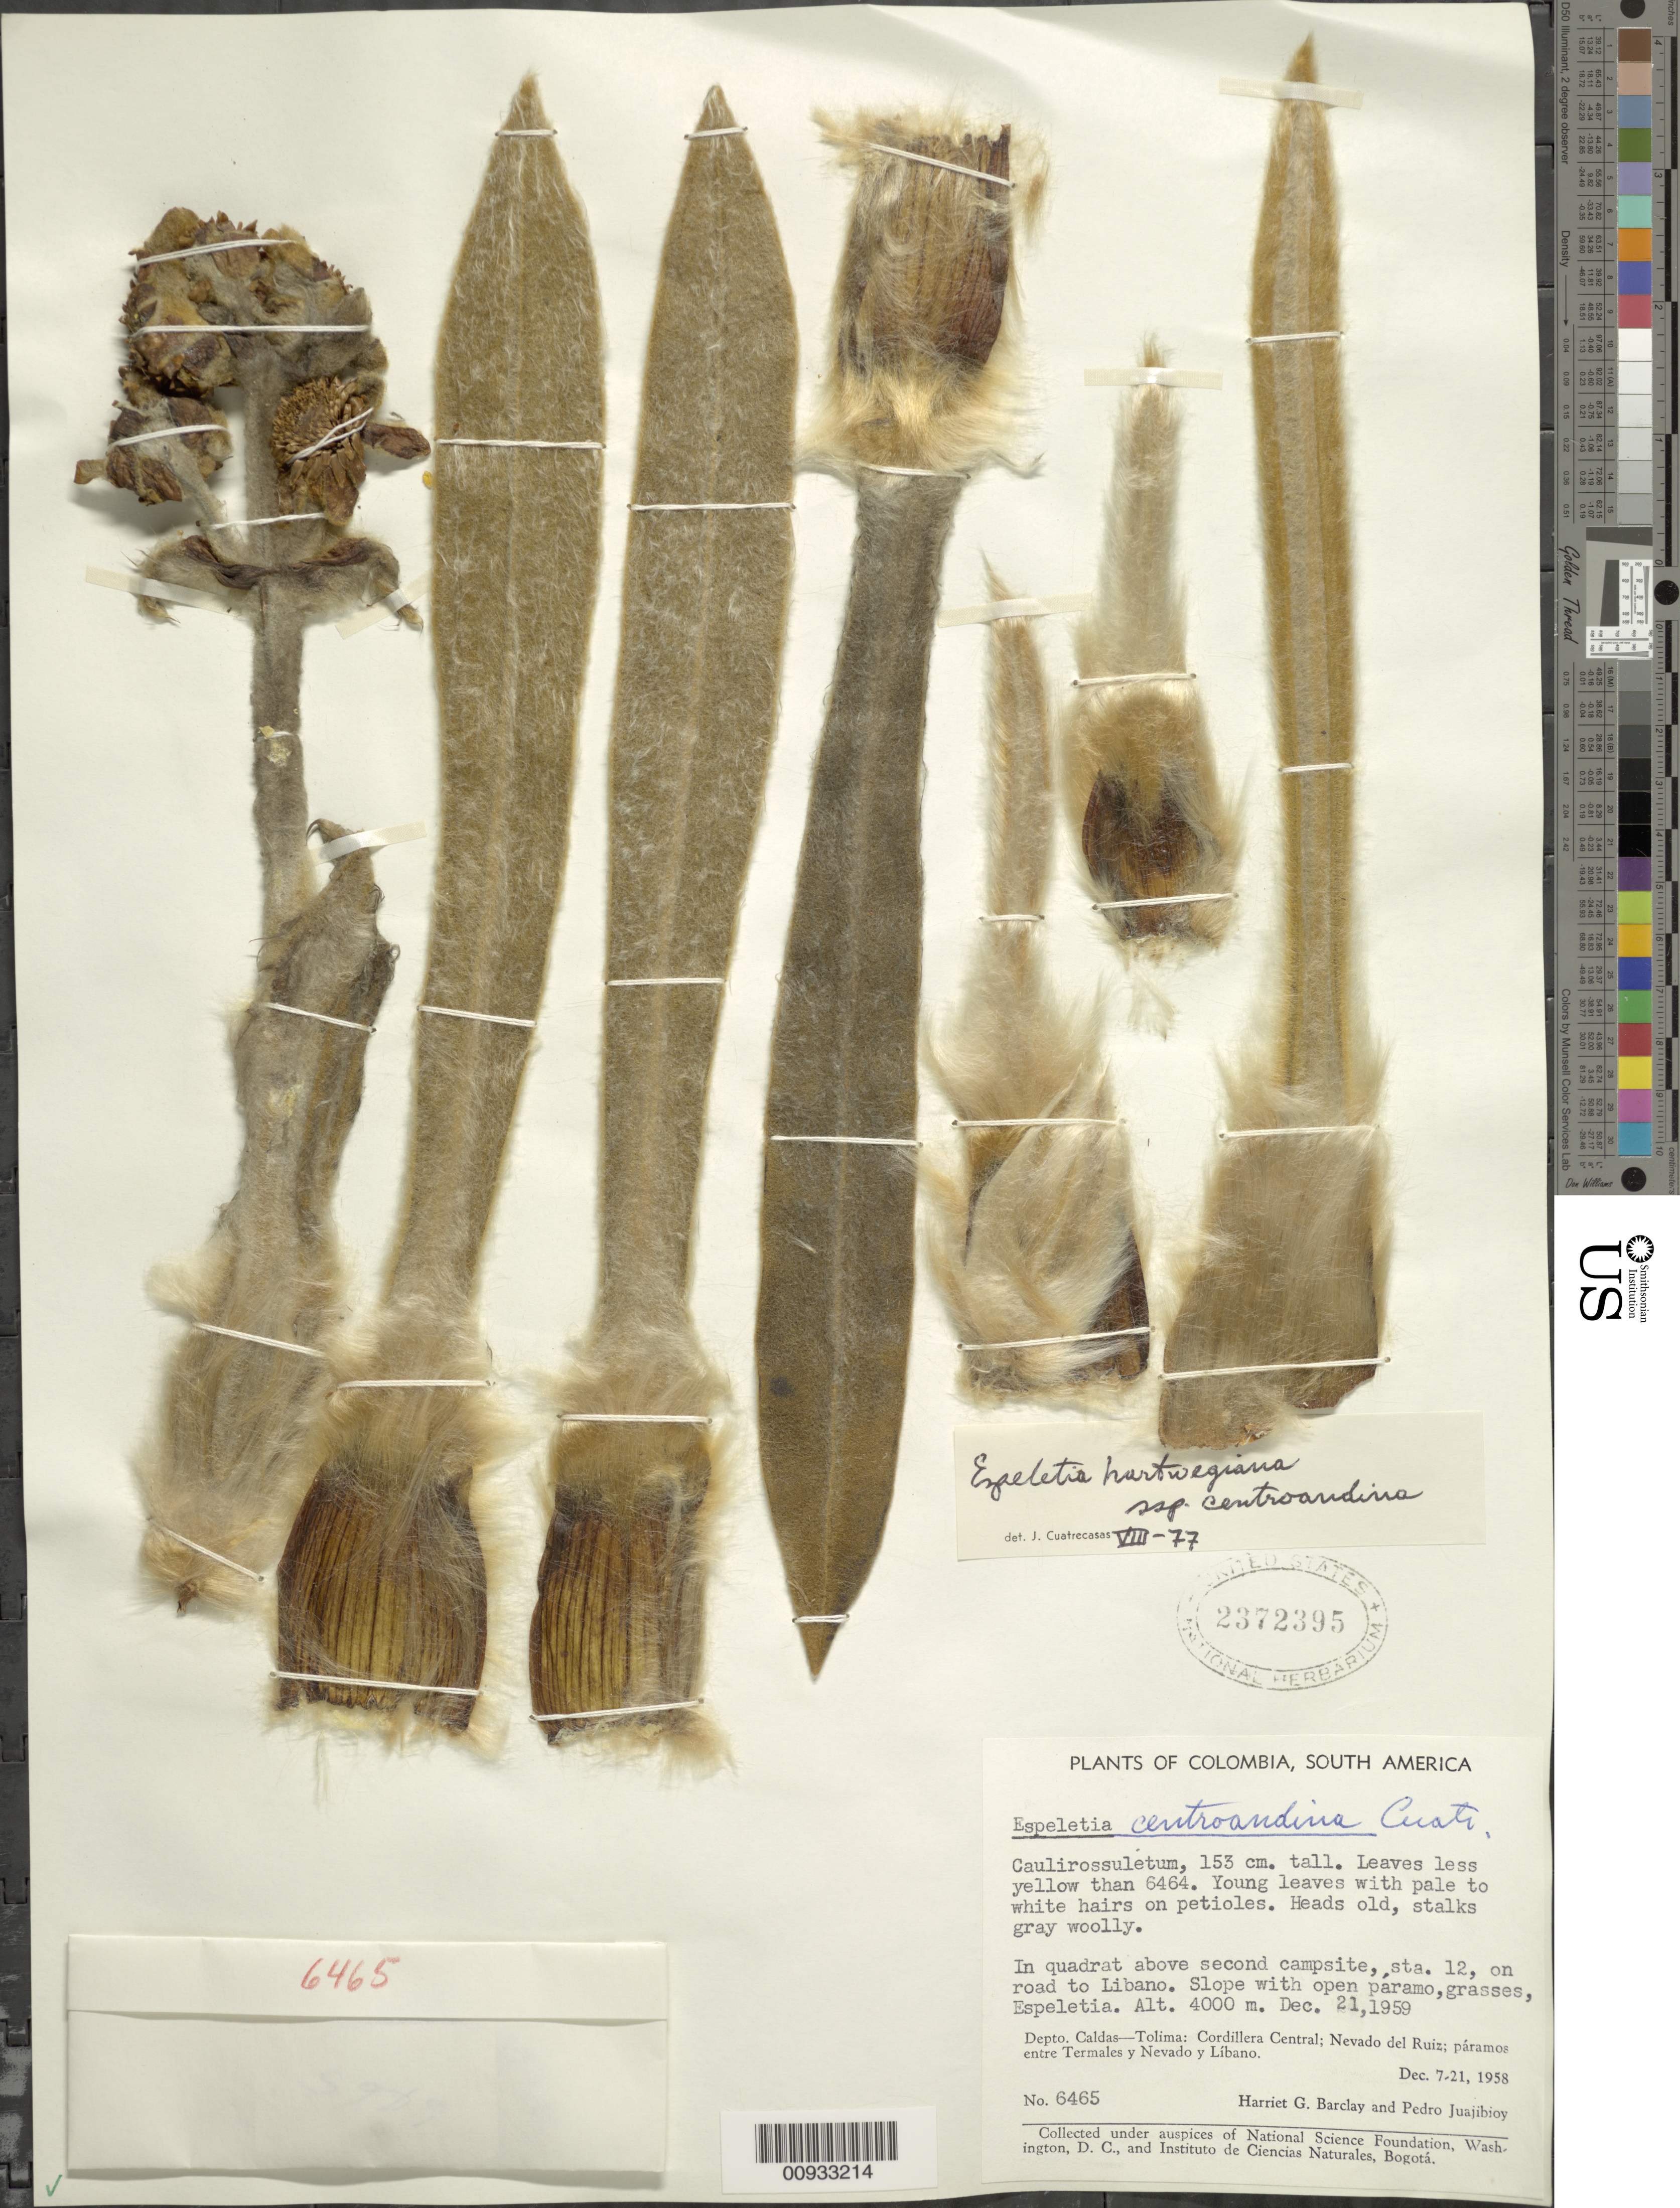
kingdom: Plantae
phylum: Tracheophyta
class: Magnoliopsida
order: Asterales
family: Asteraceae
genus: Espeletia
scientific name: Espeletia hartwegiana subsp. centroandina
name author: Cuatrec.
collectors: H. G. Barclay & P. Juajibioy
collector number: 6465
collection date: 1959-12-21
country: Colombia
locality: In quadrat above second campsite, sta. 12, on road to Libano, slope, Dept. Caldas-Tolima: Cordillera Central; Nevado del Ruiz; paramos entre Termales y Nevado y Libano.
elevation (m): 4000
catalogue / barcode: US 2372395